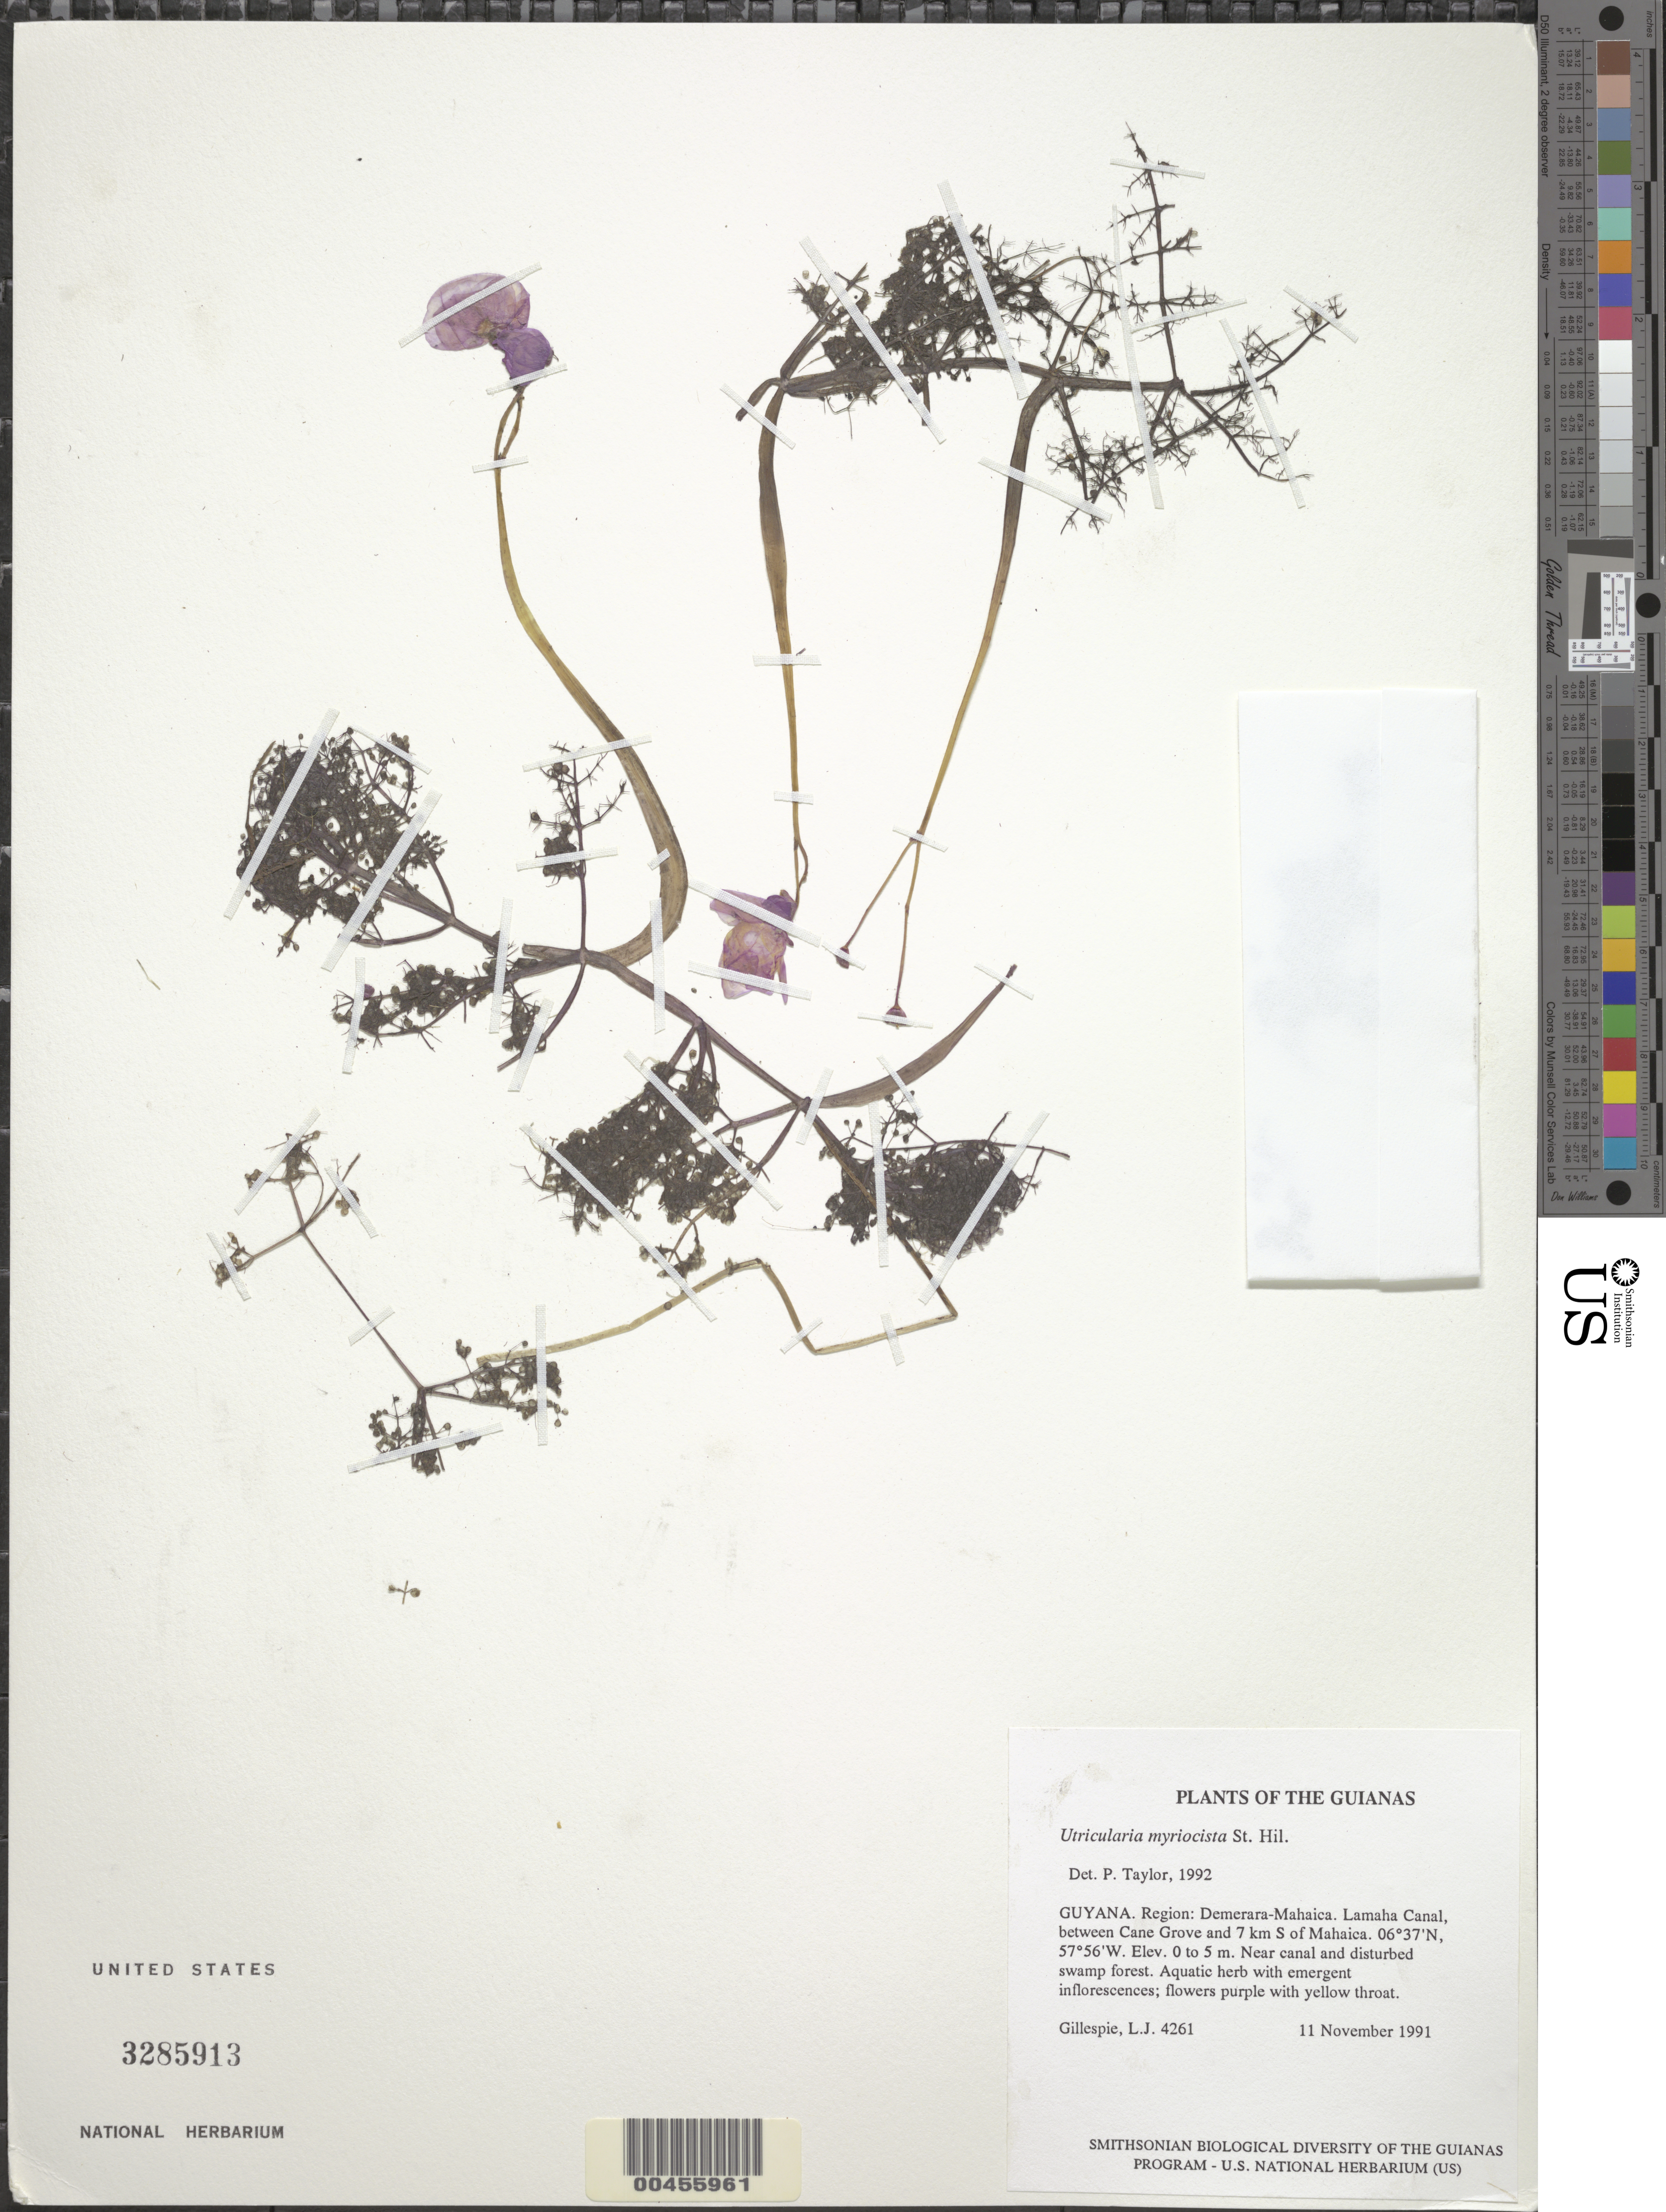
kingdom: Plantae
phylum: Tracheophyta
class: Magnoliopsida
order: Lamiales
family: Lentibulariaceae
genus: Utricularia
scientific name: Utricularia myriocista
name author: A. St.-Hil. & Girard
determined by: Taylor, P.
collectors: L. J. Gillespie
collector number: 4261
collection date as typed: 11 November 1991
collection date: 1991-11-11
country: Guyana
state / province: Demerara-Mahaica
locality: Lamaha Canal, between Cane Grove and 7 km S of Mahaica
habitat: Near canal and disturbed swamp forest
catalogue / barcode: US 3285913